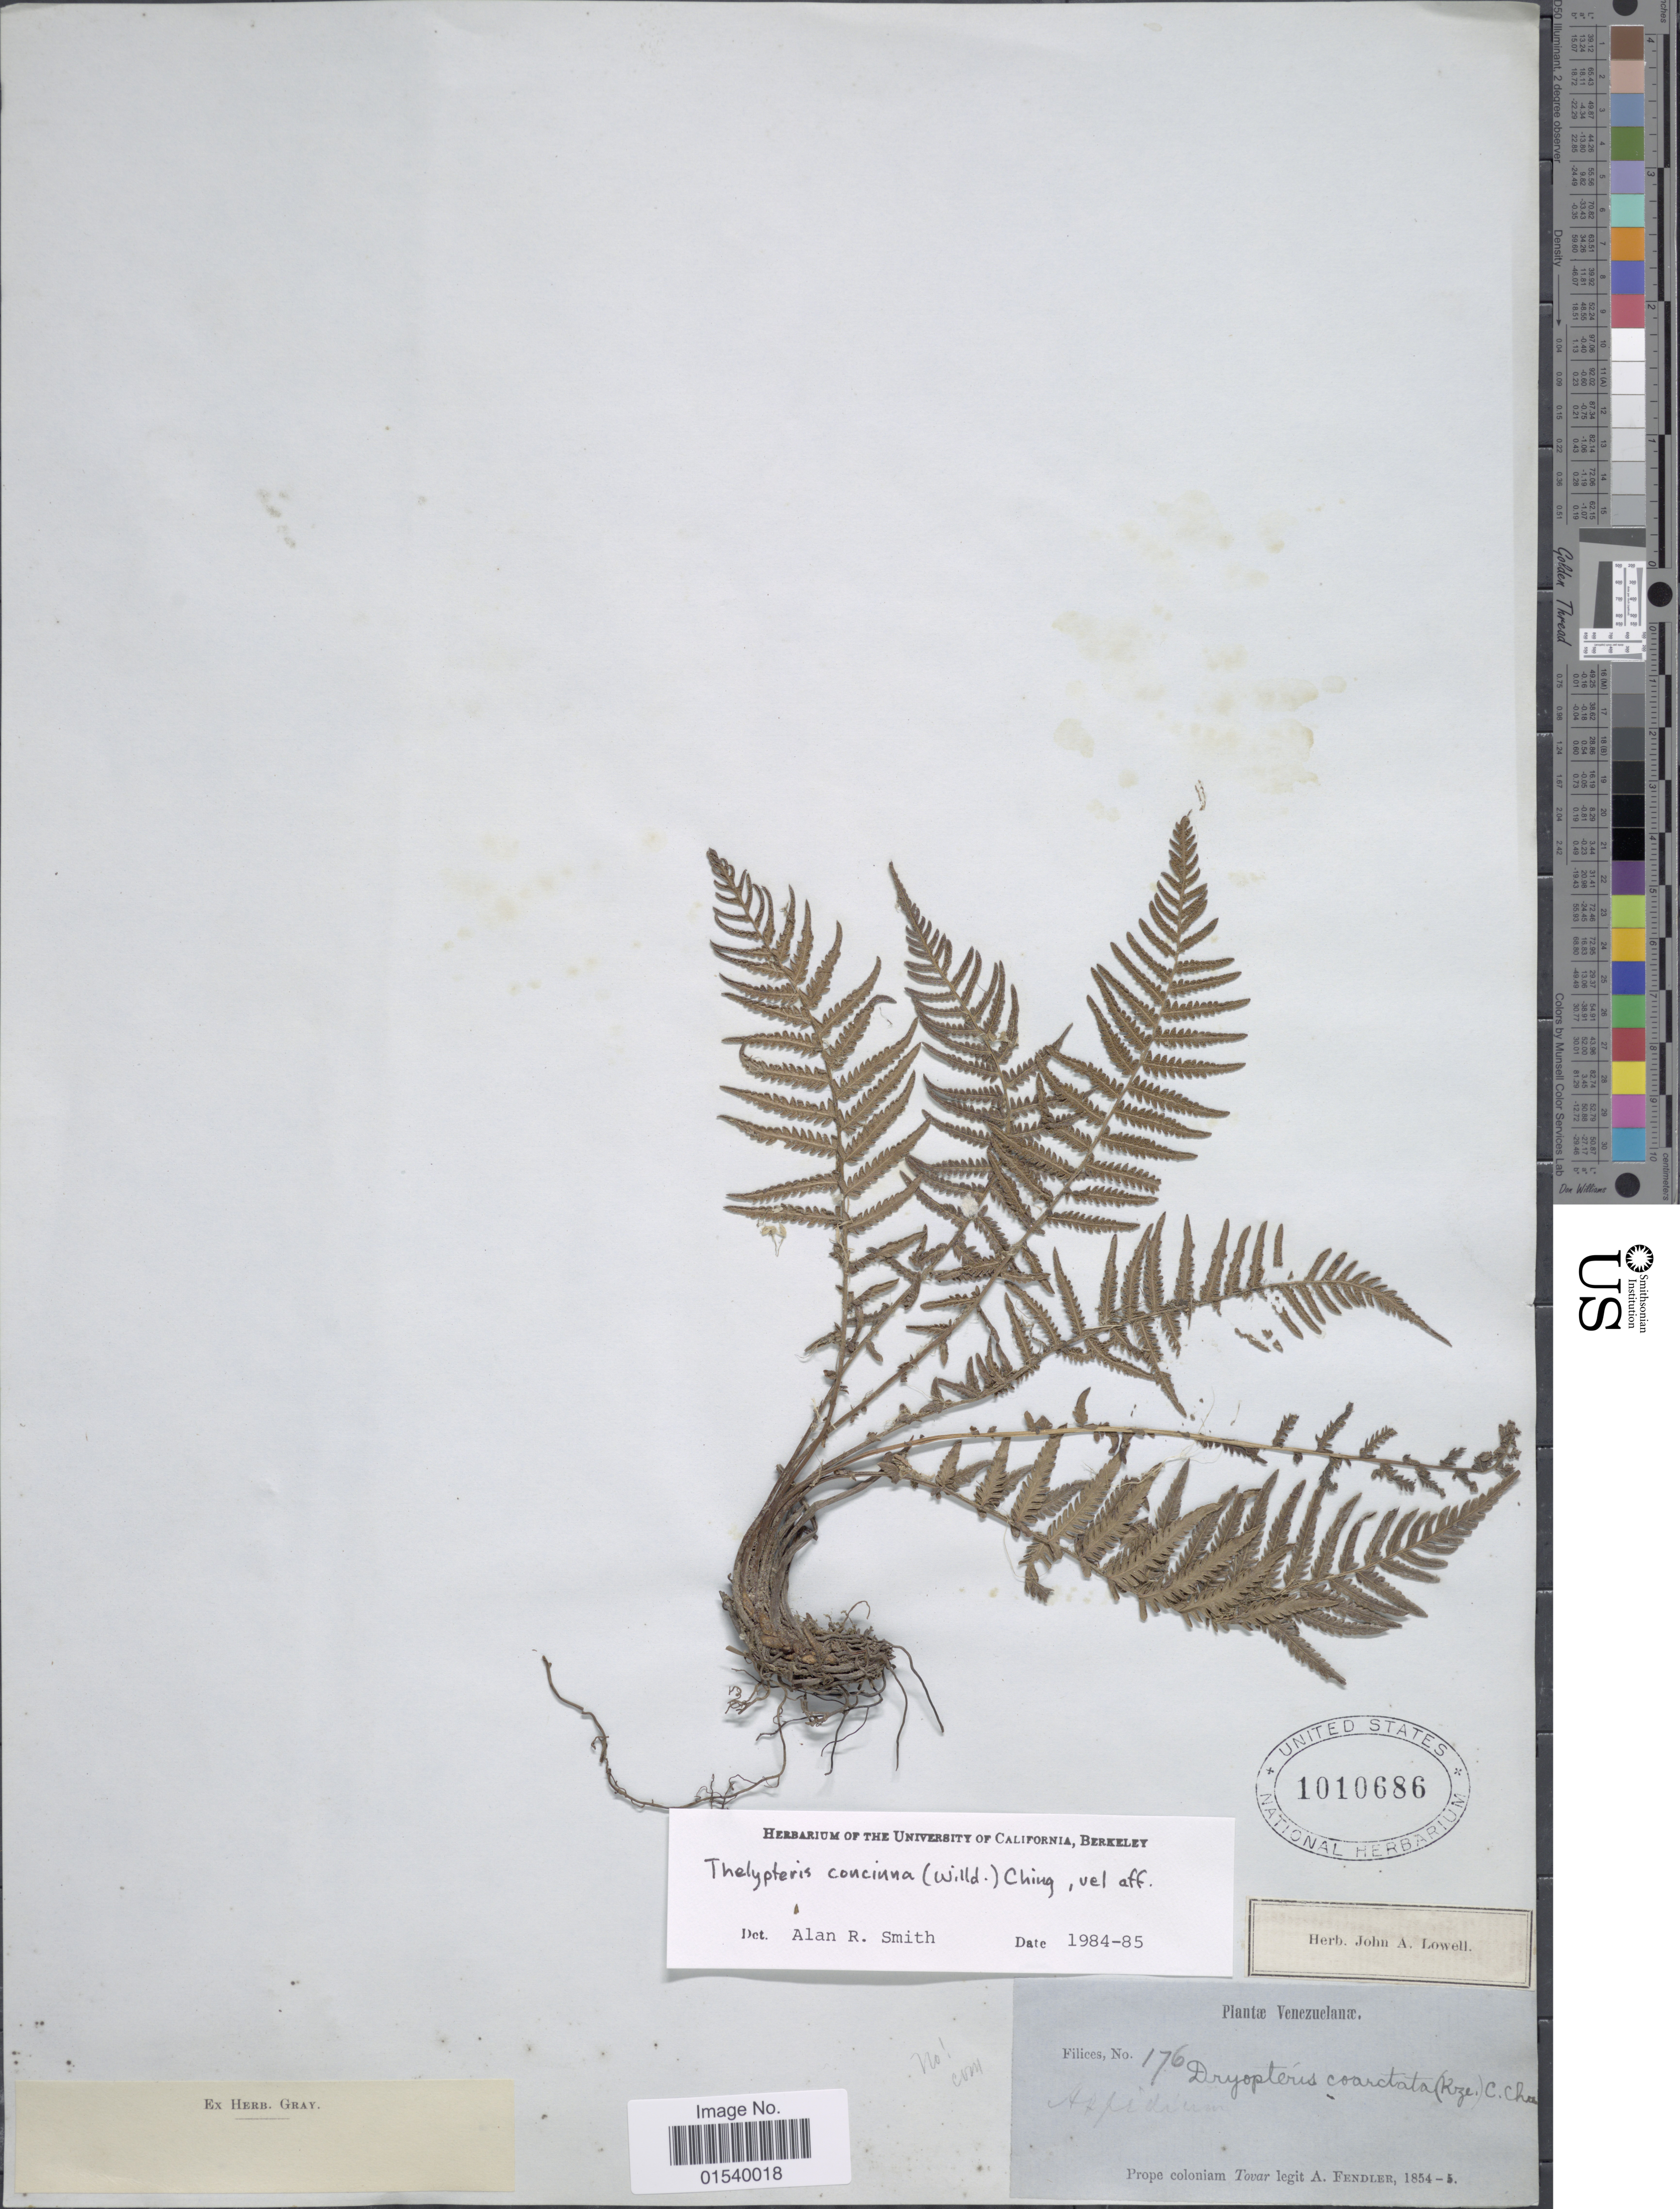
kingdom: Plantae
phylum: Tracheophyta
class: Polypodiopsida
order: Polypodiales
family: Thelypteridaceae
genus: Amauropelta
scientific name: Amauropelta concinna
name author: (Willd.) Pic. Serm.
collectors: A. Fendler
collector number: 176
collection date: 1854/1855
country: Venezuela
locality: Prope coloniam Tovar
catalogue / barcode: US 1010686